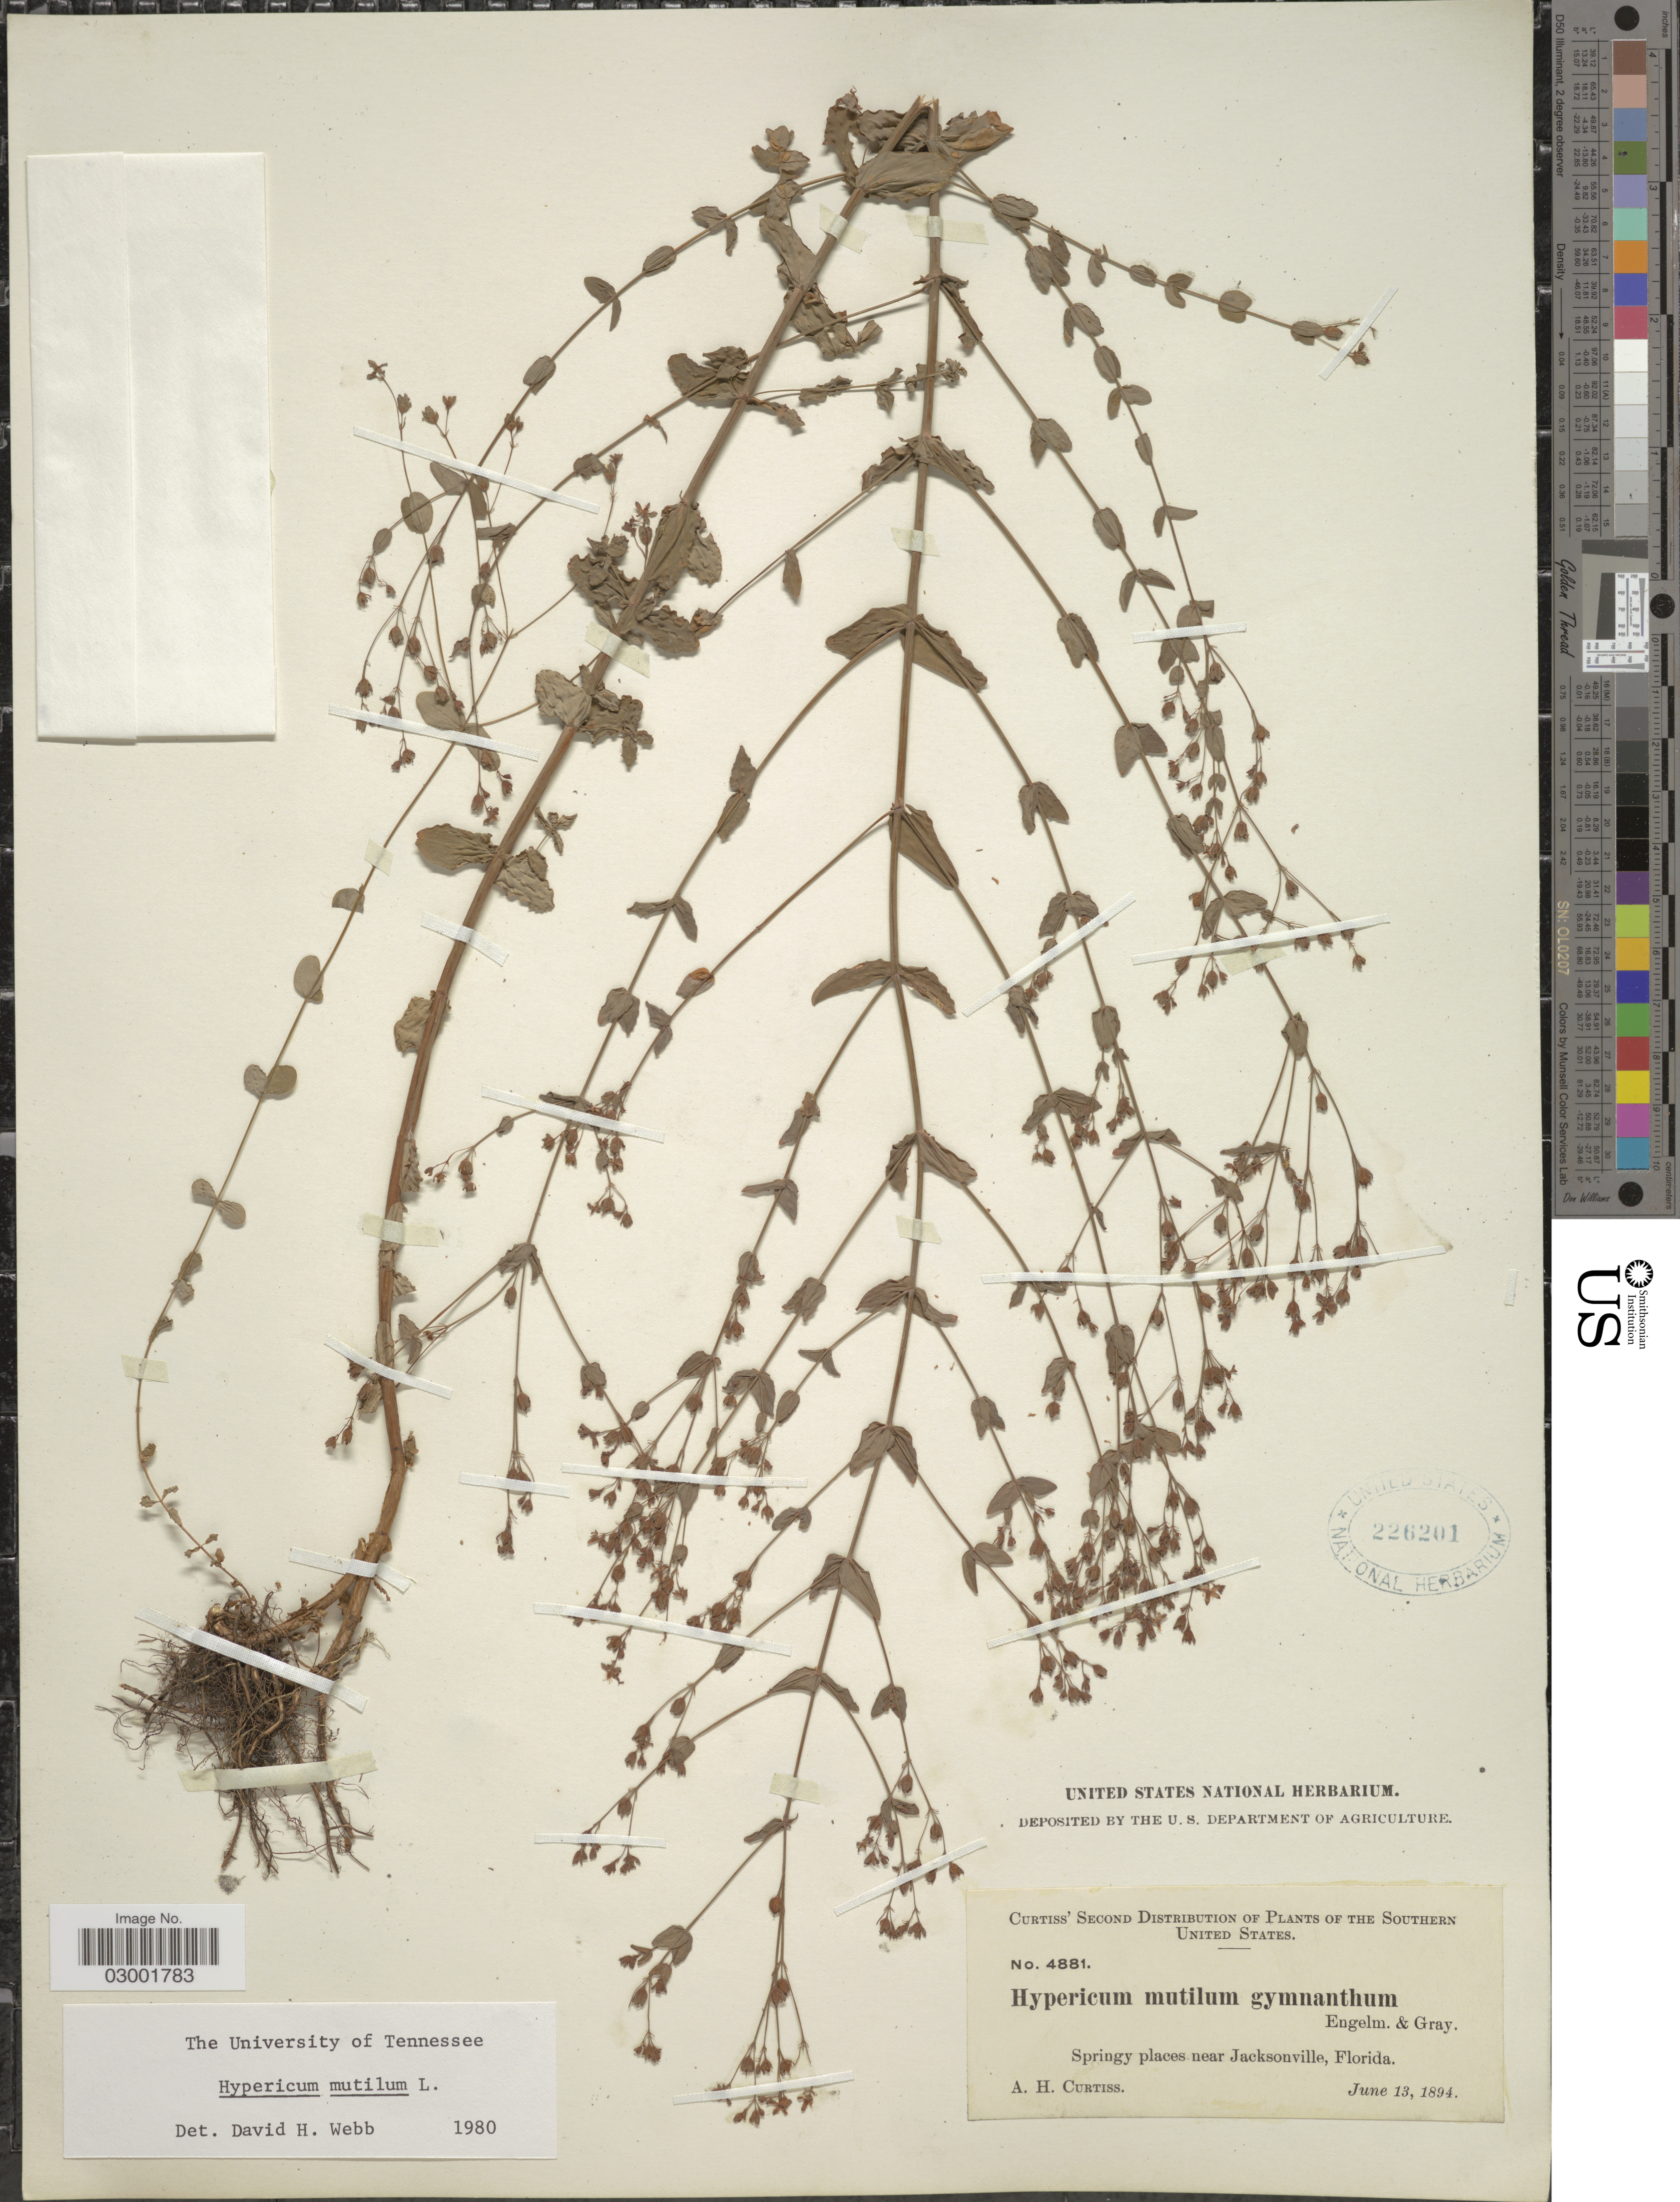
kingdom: Plantae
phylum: Tracheophyta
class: Magnoliopsida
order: Malpighiales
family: Hypericaceae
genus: Hypericum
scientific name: Hypericum mutilum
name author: L.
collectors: A. H. Curtiss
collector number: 4881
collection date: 1894-06-13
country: United States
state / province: Florida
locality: Southern United States. Springy places near Jacksonville, Florida.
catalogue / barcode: US 226201